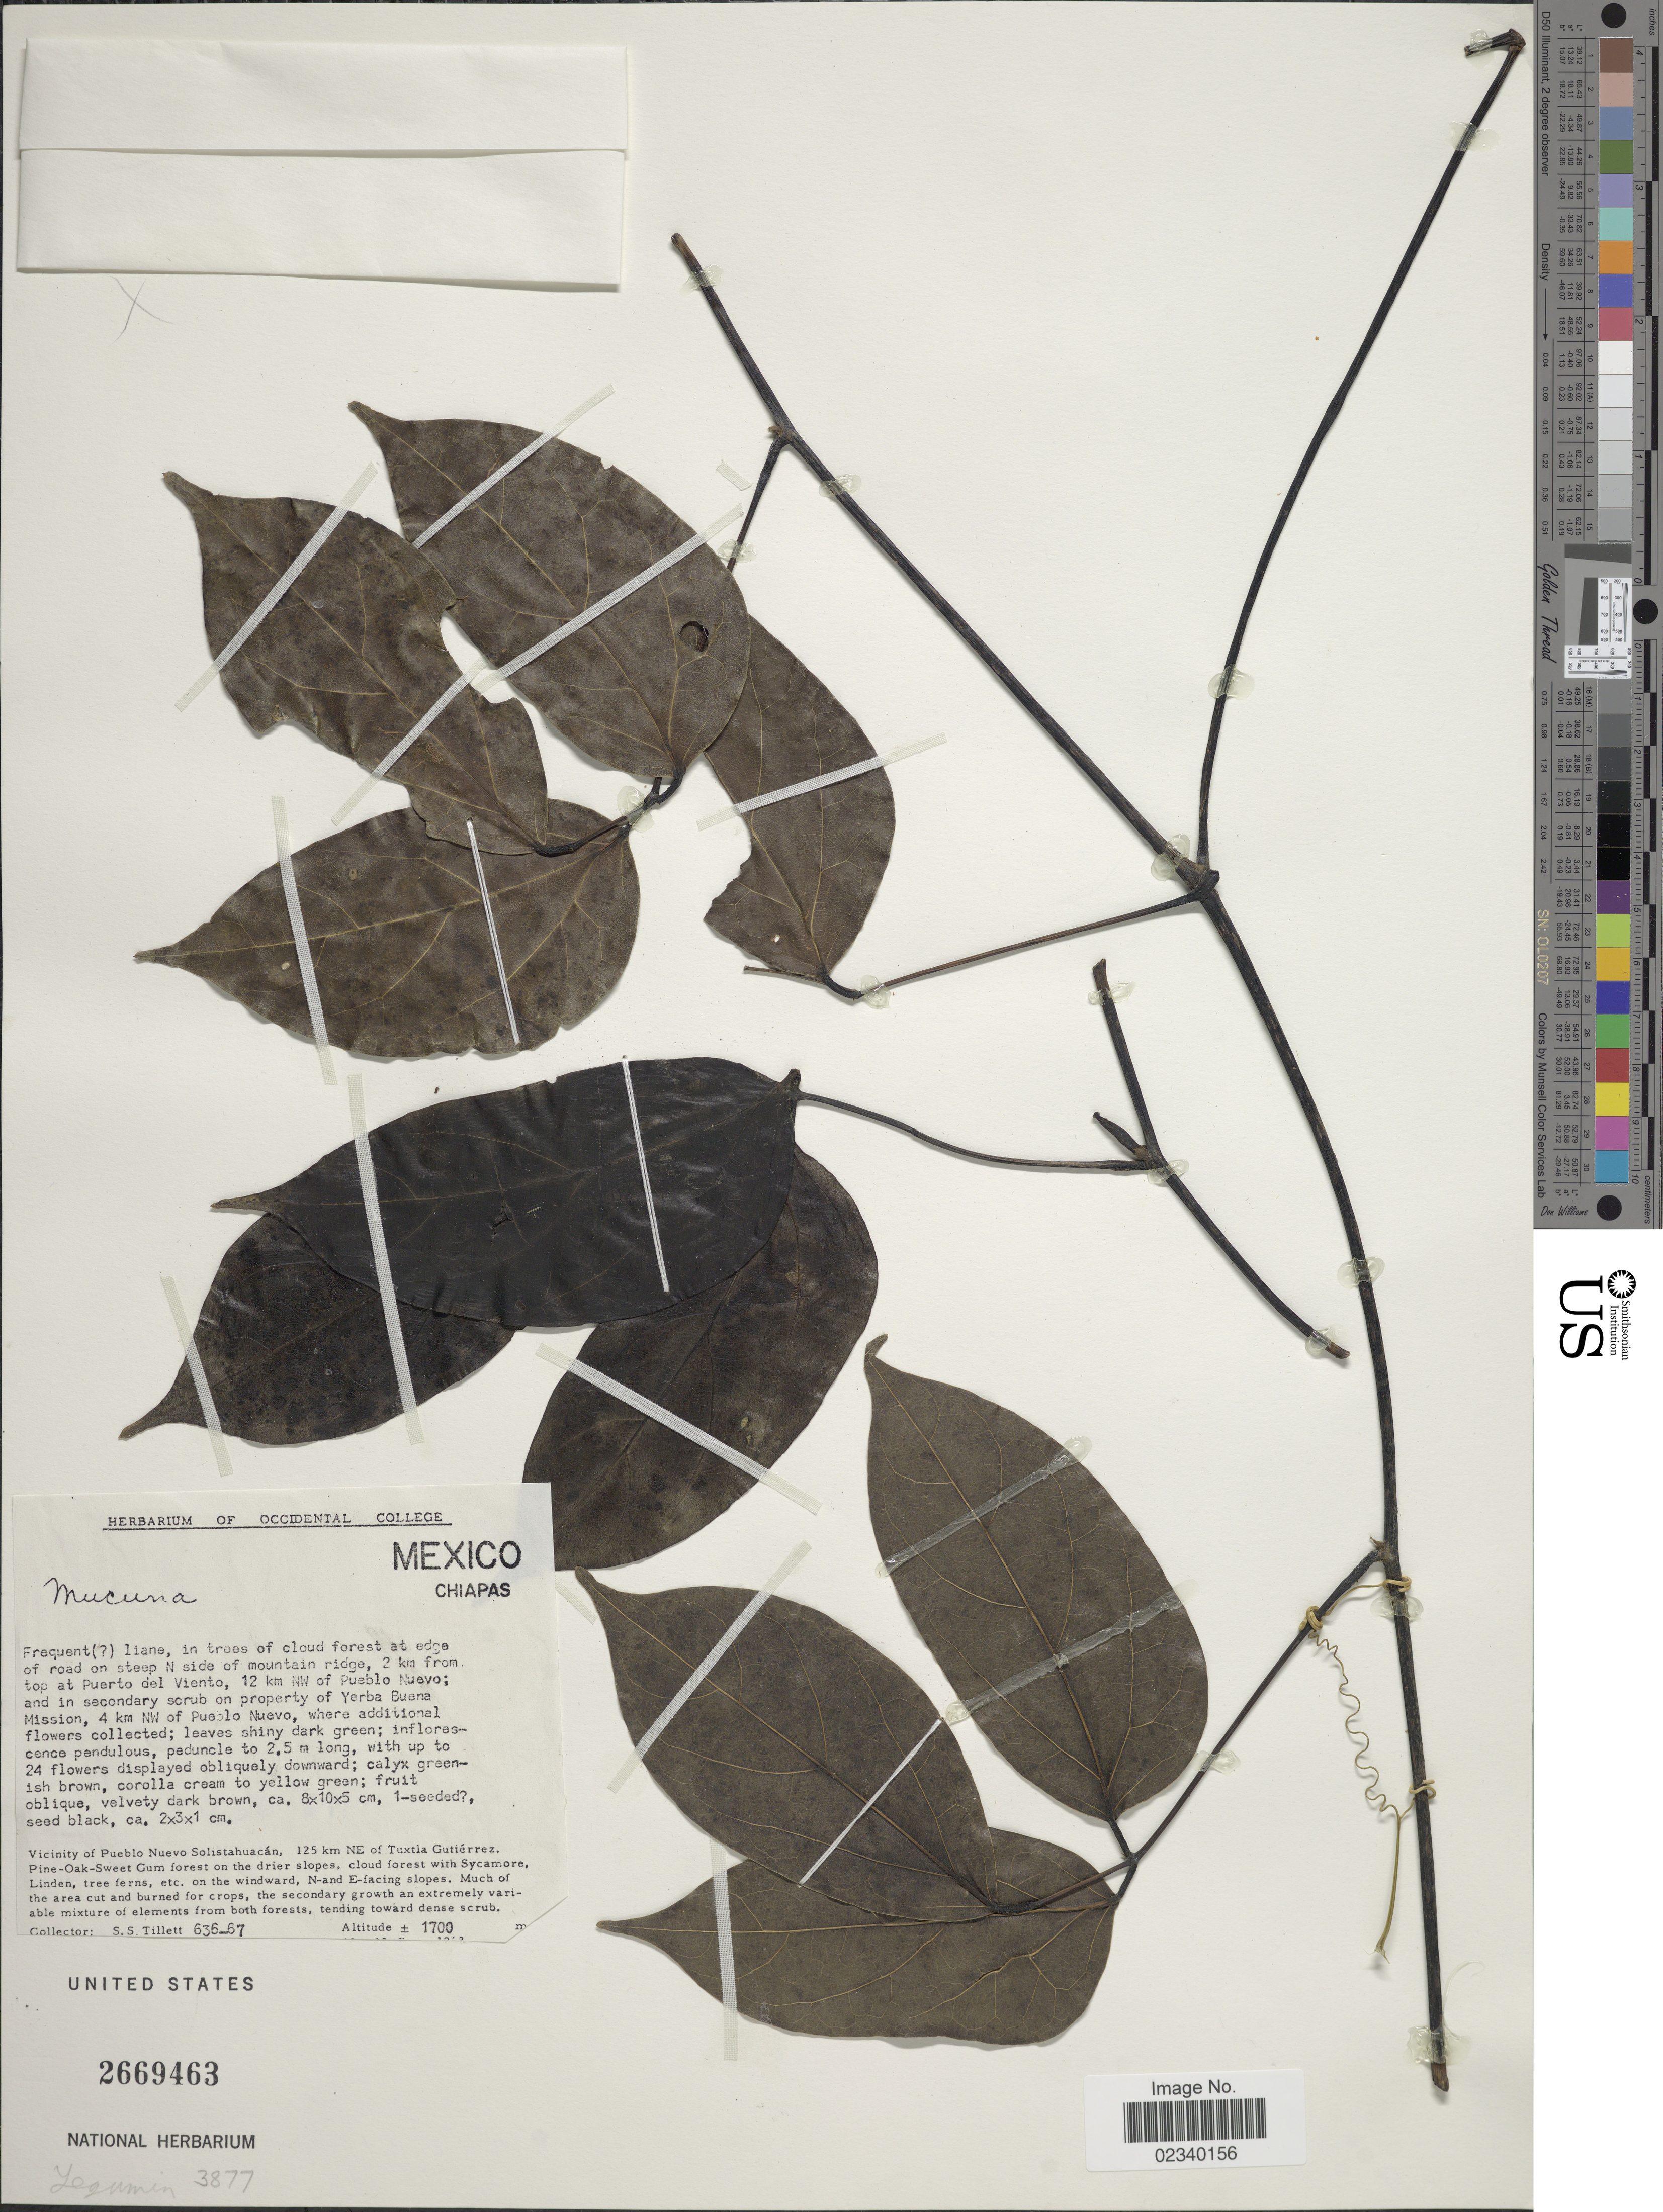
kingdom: Plantae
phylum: Tracheophyta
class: Magnoliopsida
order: Fabales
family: Fabaceae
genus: Mucuna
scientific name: Mucuna sp.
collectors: S. S. Tillett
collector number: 636-67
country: Mexico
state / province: Chiapas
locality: On steep N side of mountain ridge, 2 km from top at Puerto del Viento, 12 km NW of Pueblo Nuevo; on property of Yerba Buena Mission, 4 km NW of Pueblo Nuevo. Vicinity of Pueblo Nuevo Solistahuacan, 125 km NE of Tuxtla Gutierrez.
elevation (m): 1700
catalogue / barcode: US 2669463